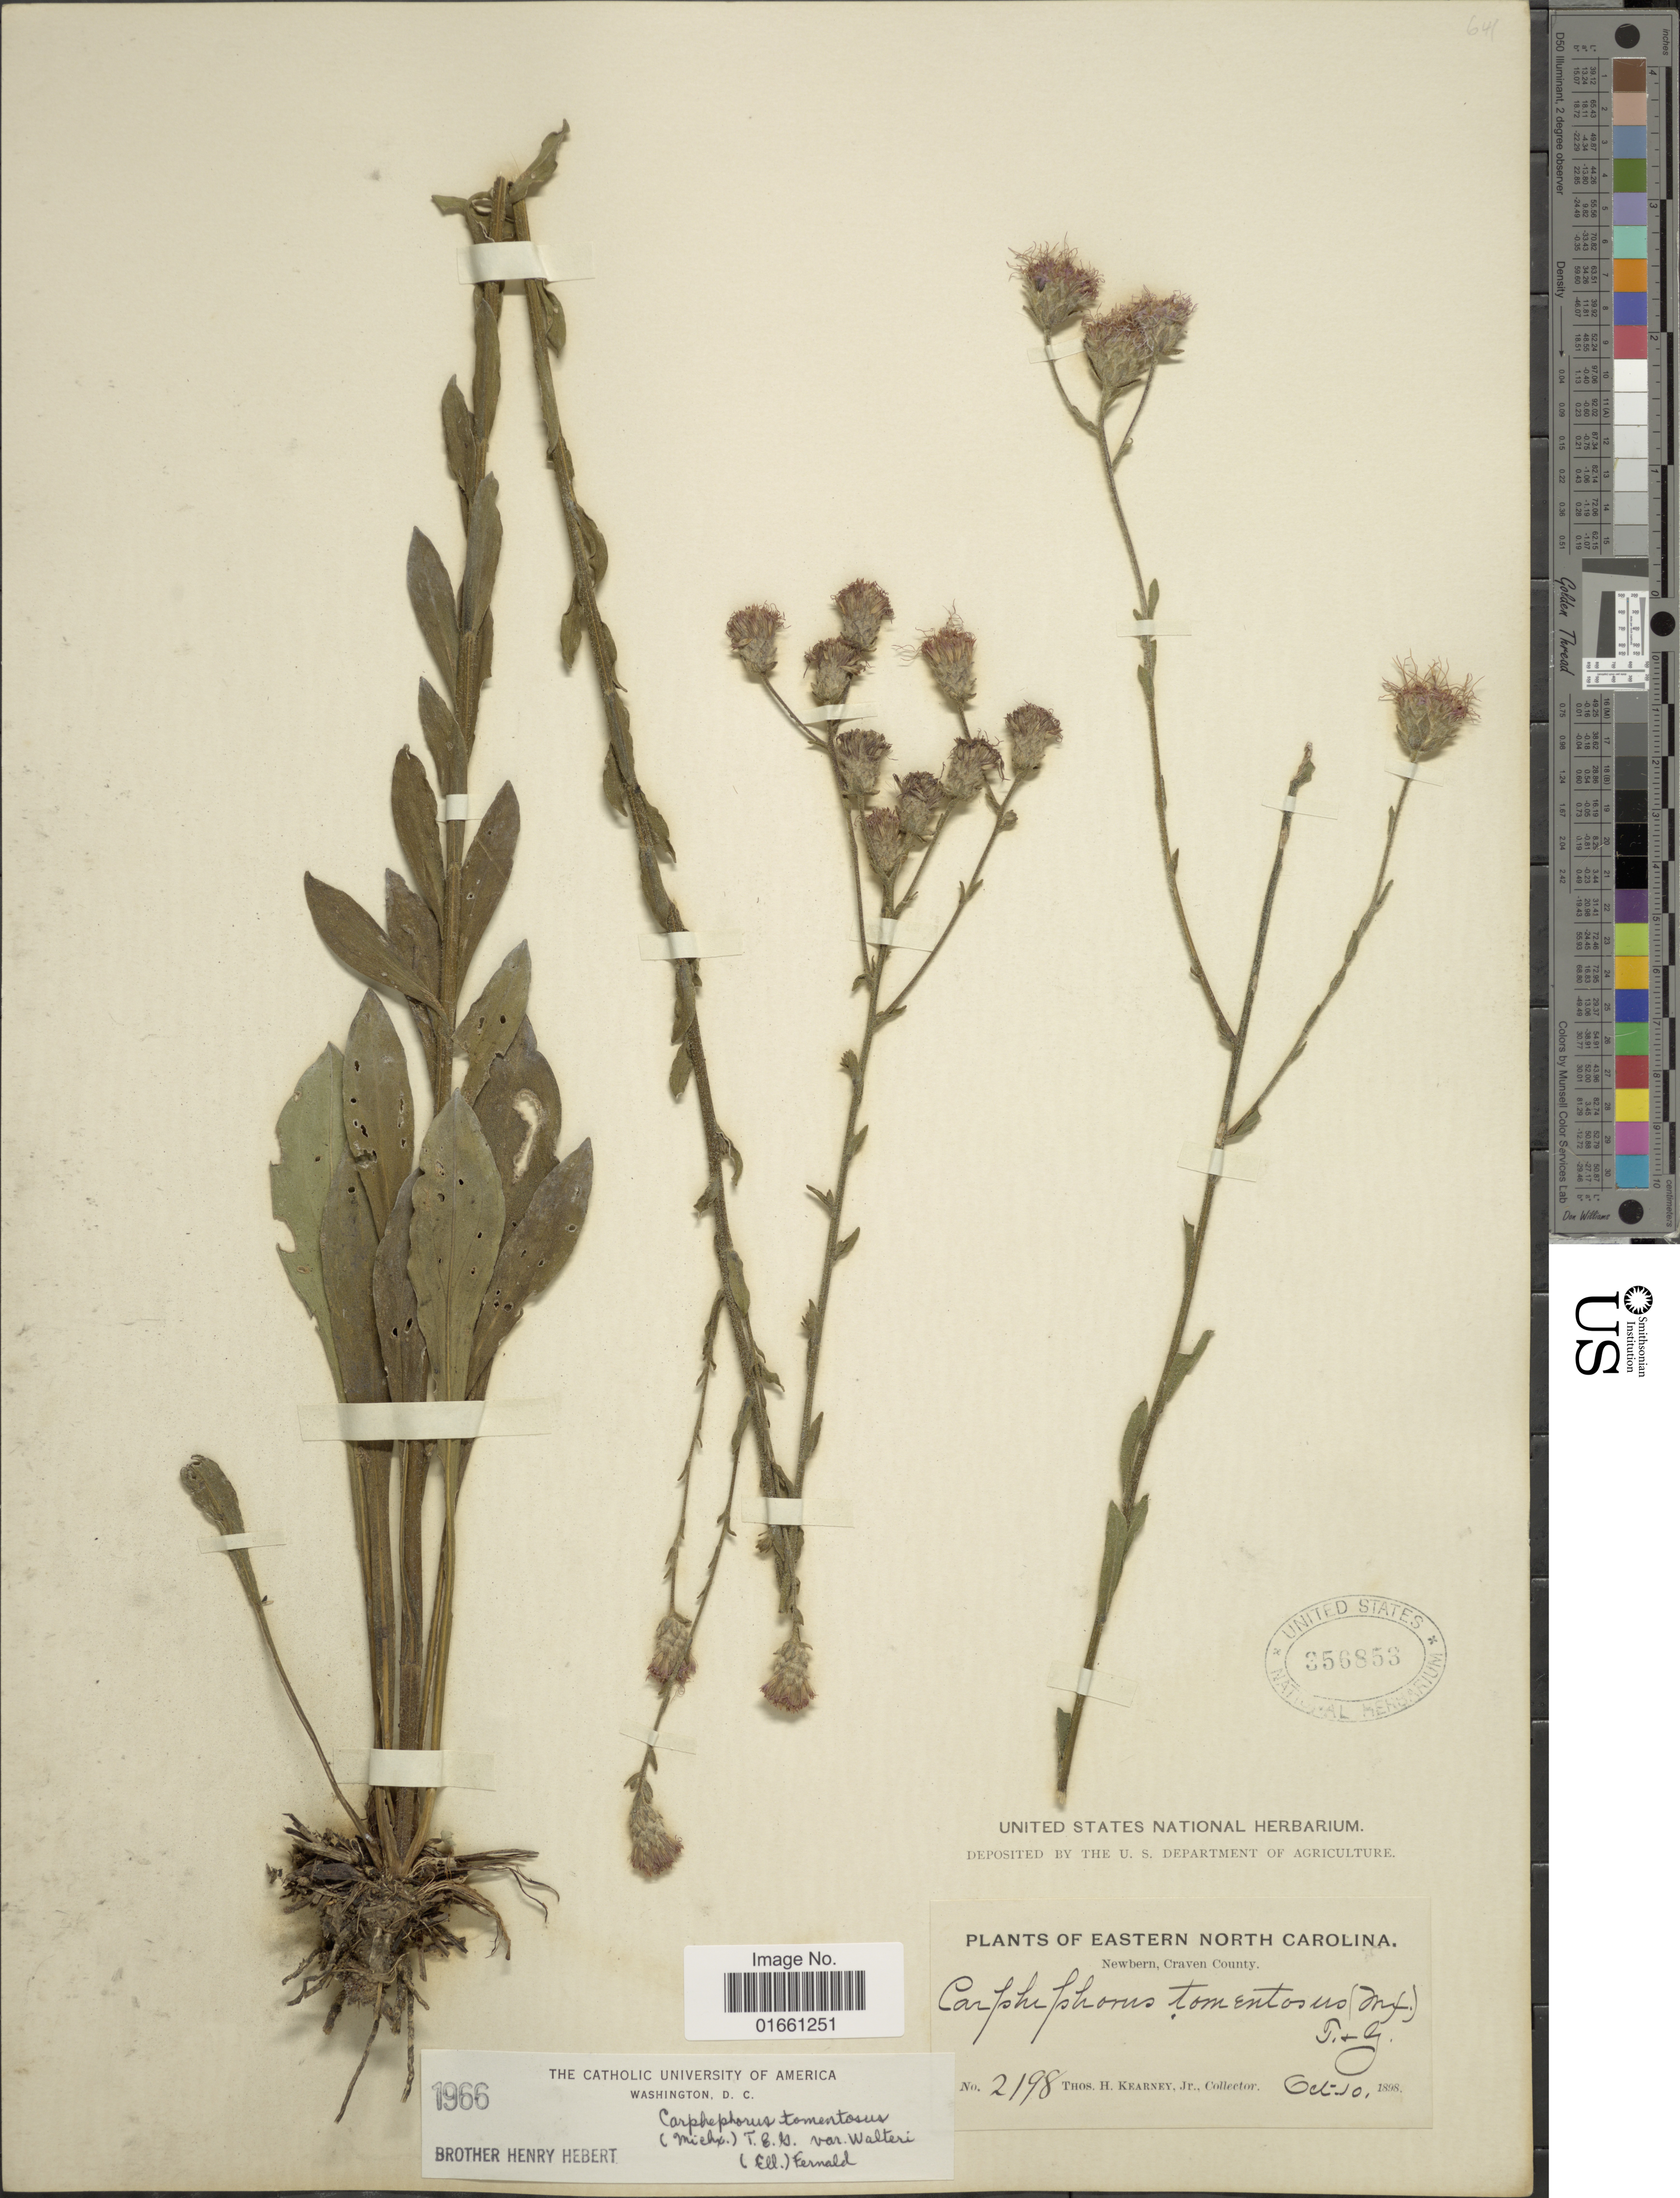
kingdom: Plantae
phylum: Tracheophyta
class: Magnoliopsida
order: Asterales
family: Asteraceae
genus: Carphephorus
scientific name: Carphephorus tomentosus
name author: (Michaux) Torr. & A. Gray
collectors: T. H. Kearney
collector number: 2198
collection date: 1898-10-10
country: United States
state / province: North Carolina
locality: Eastern North Carolina, Newbern, Craven County.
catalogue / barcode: US 356853